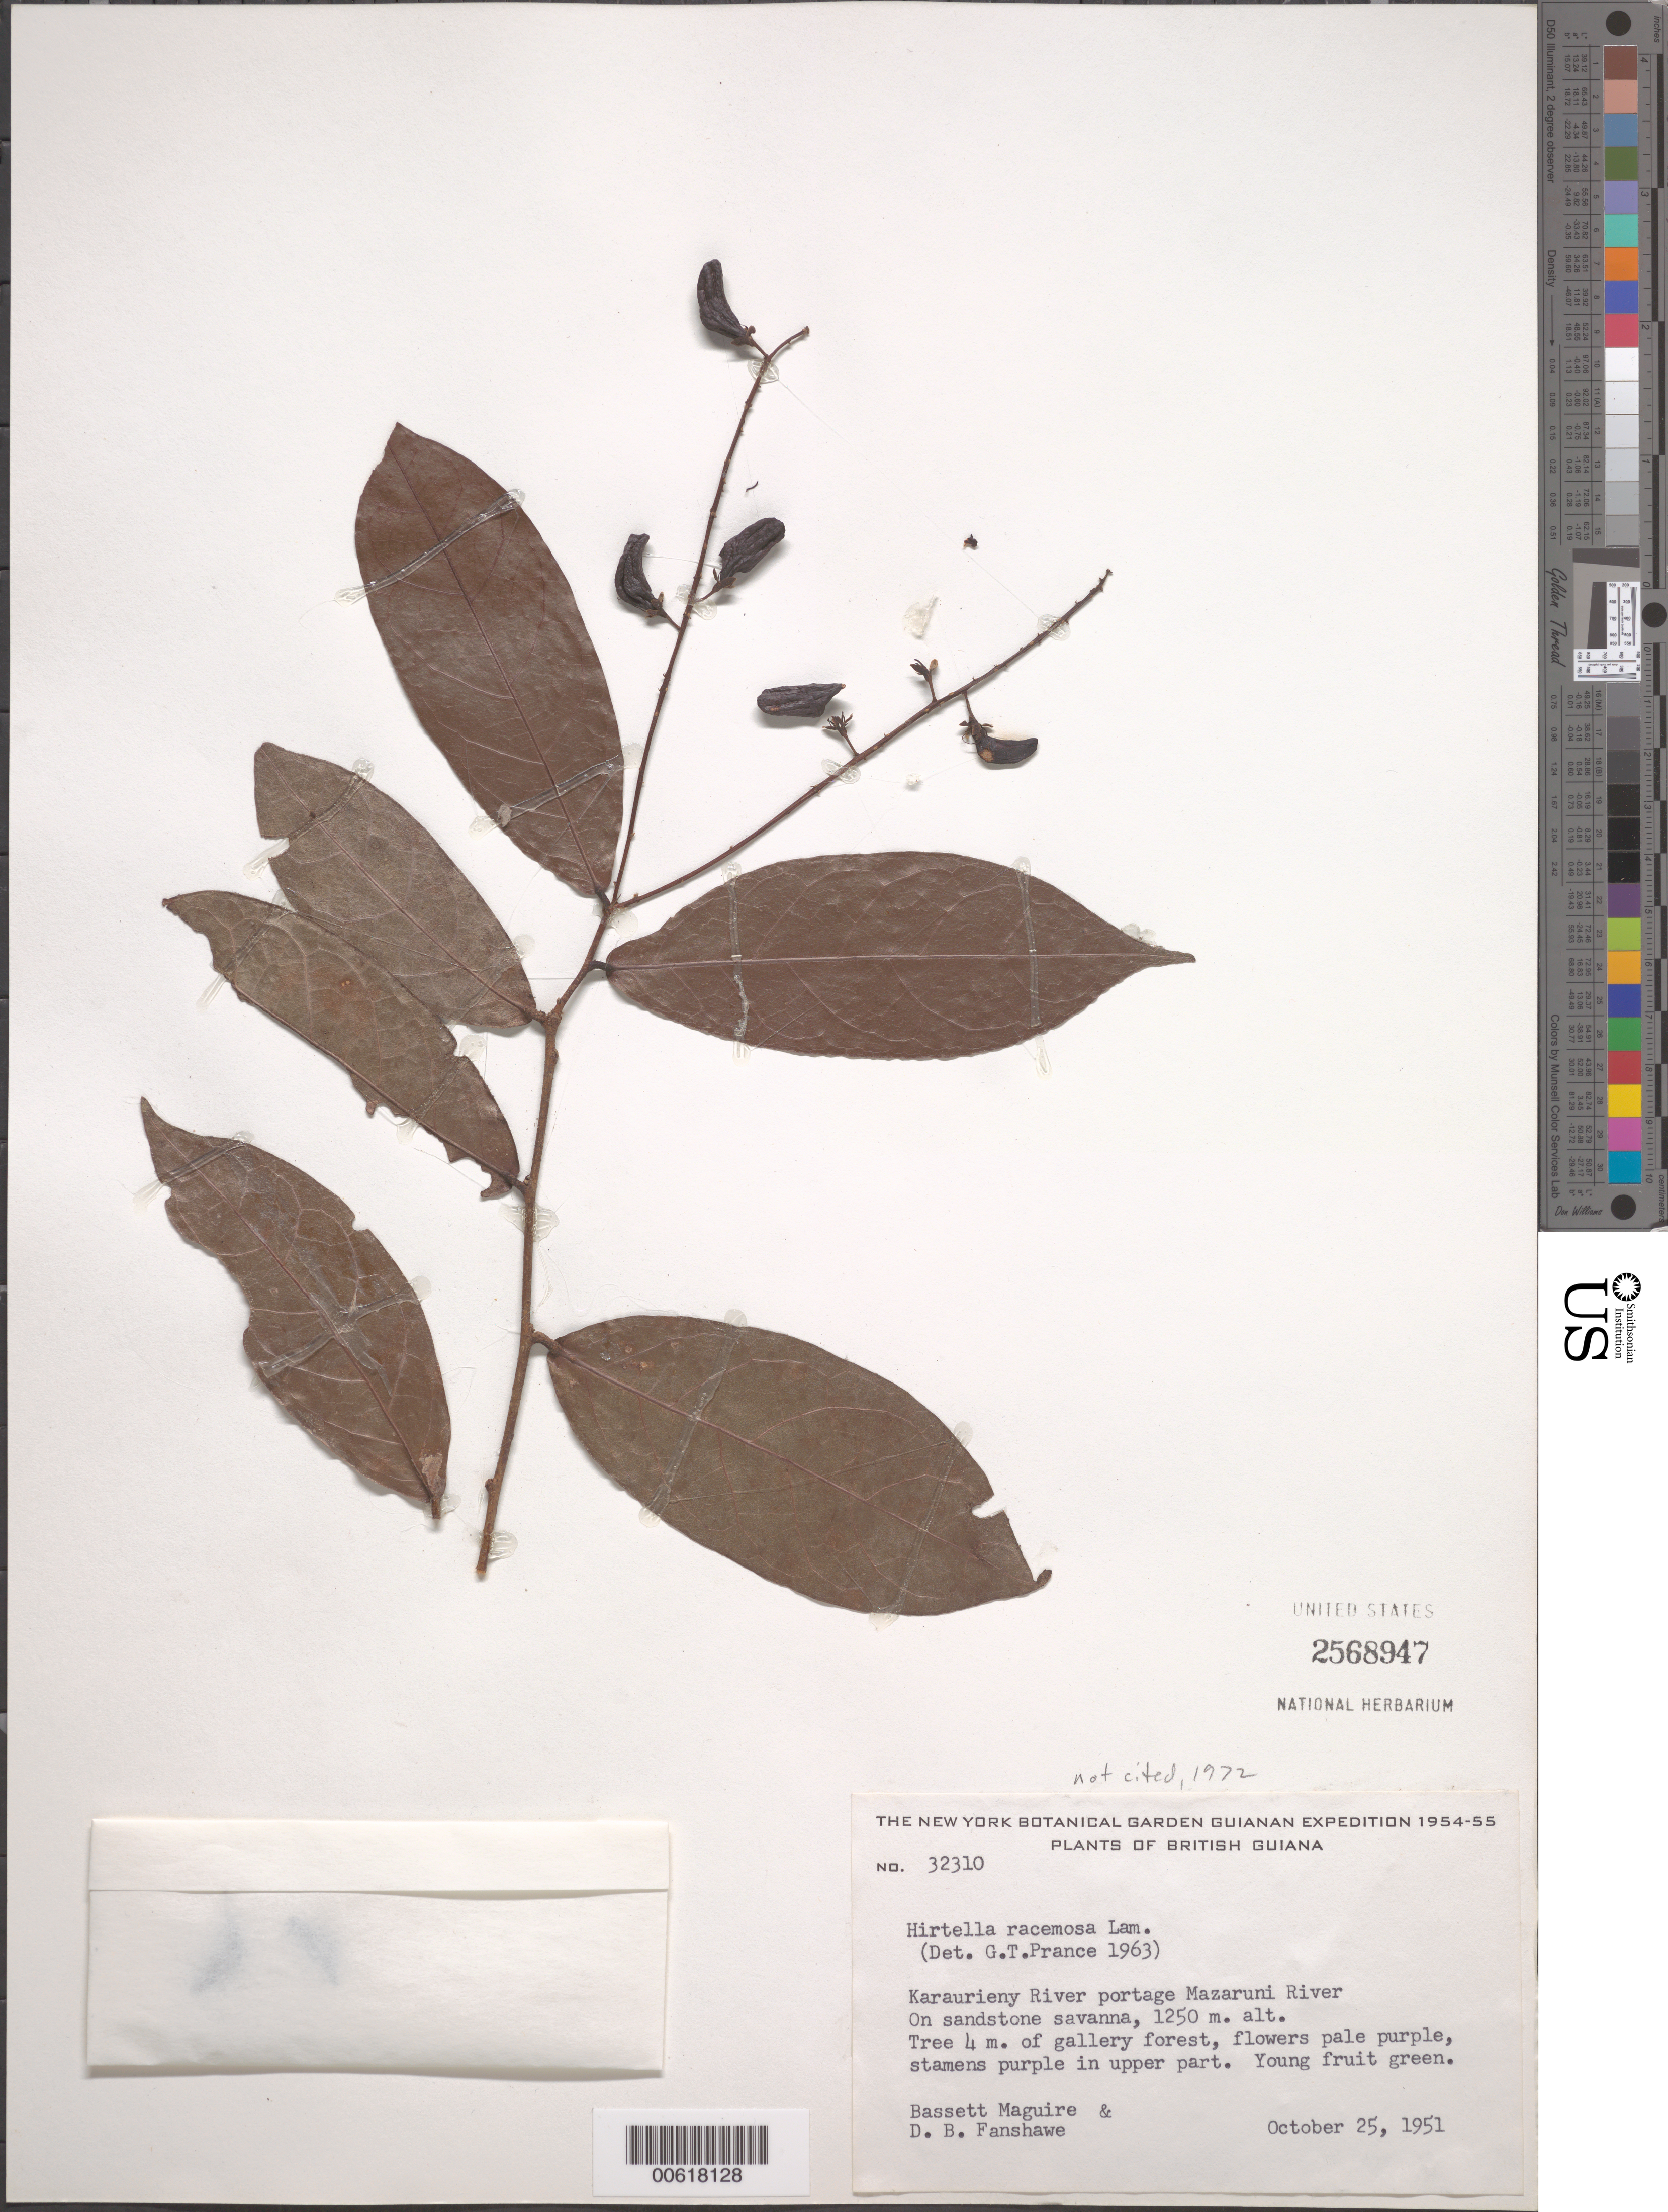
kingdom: Plantae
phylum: Tracheophyta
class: Magnoliopsida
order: Malpighiales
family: Chrysobalanaceae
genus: Hirtella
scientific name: Hirtella racemosa var. racemosa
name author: Lam.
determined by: Prance, G. T.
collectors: B. Maguire & D. B. Fanshawe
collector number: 32310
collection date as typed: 25-Oct-51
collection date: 1951-10-25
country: Guyana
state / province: Cuyuni-Mazaruni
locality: Kamarang R. portage, Upper Mazaruni River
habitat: Sandstone savanna; of gallery forest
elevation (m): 1250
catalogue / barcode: US 2568947